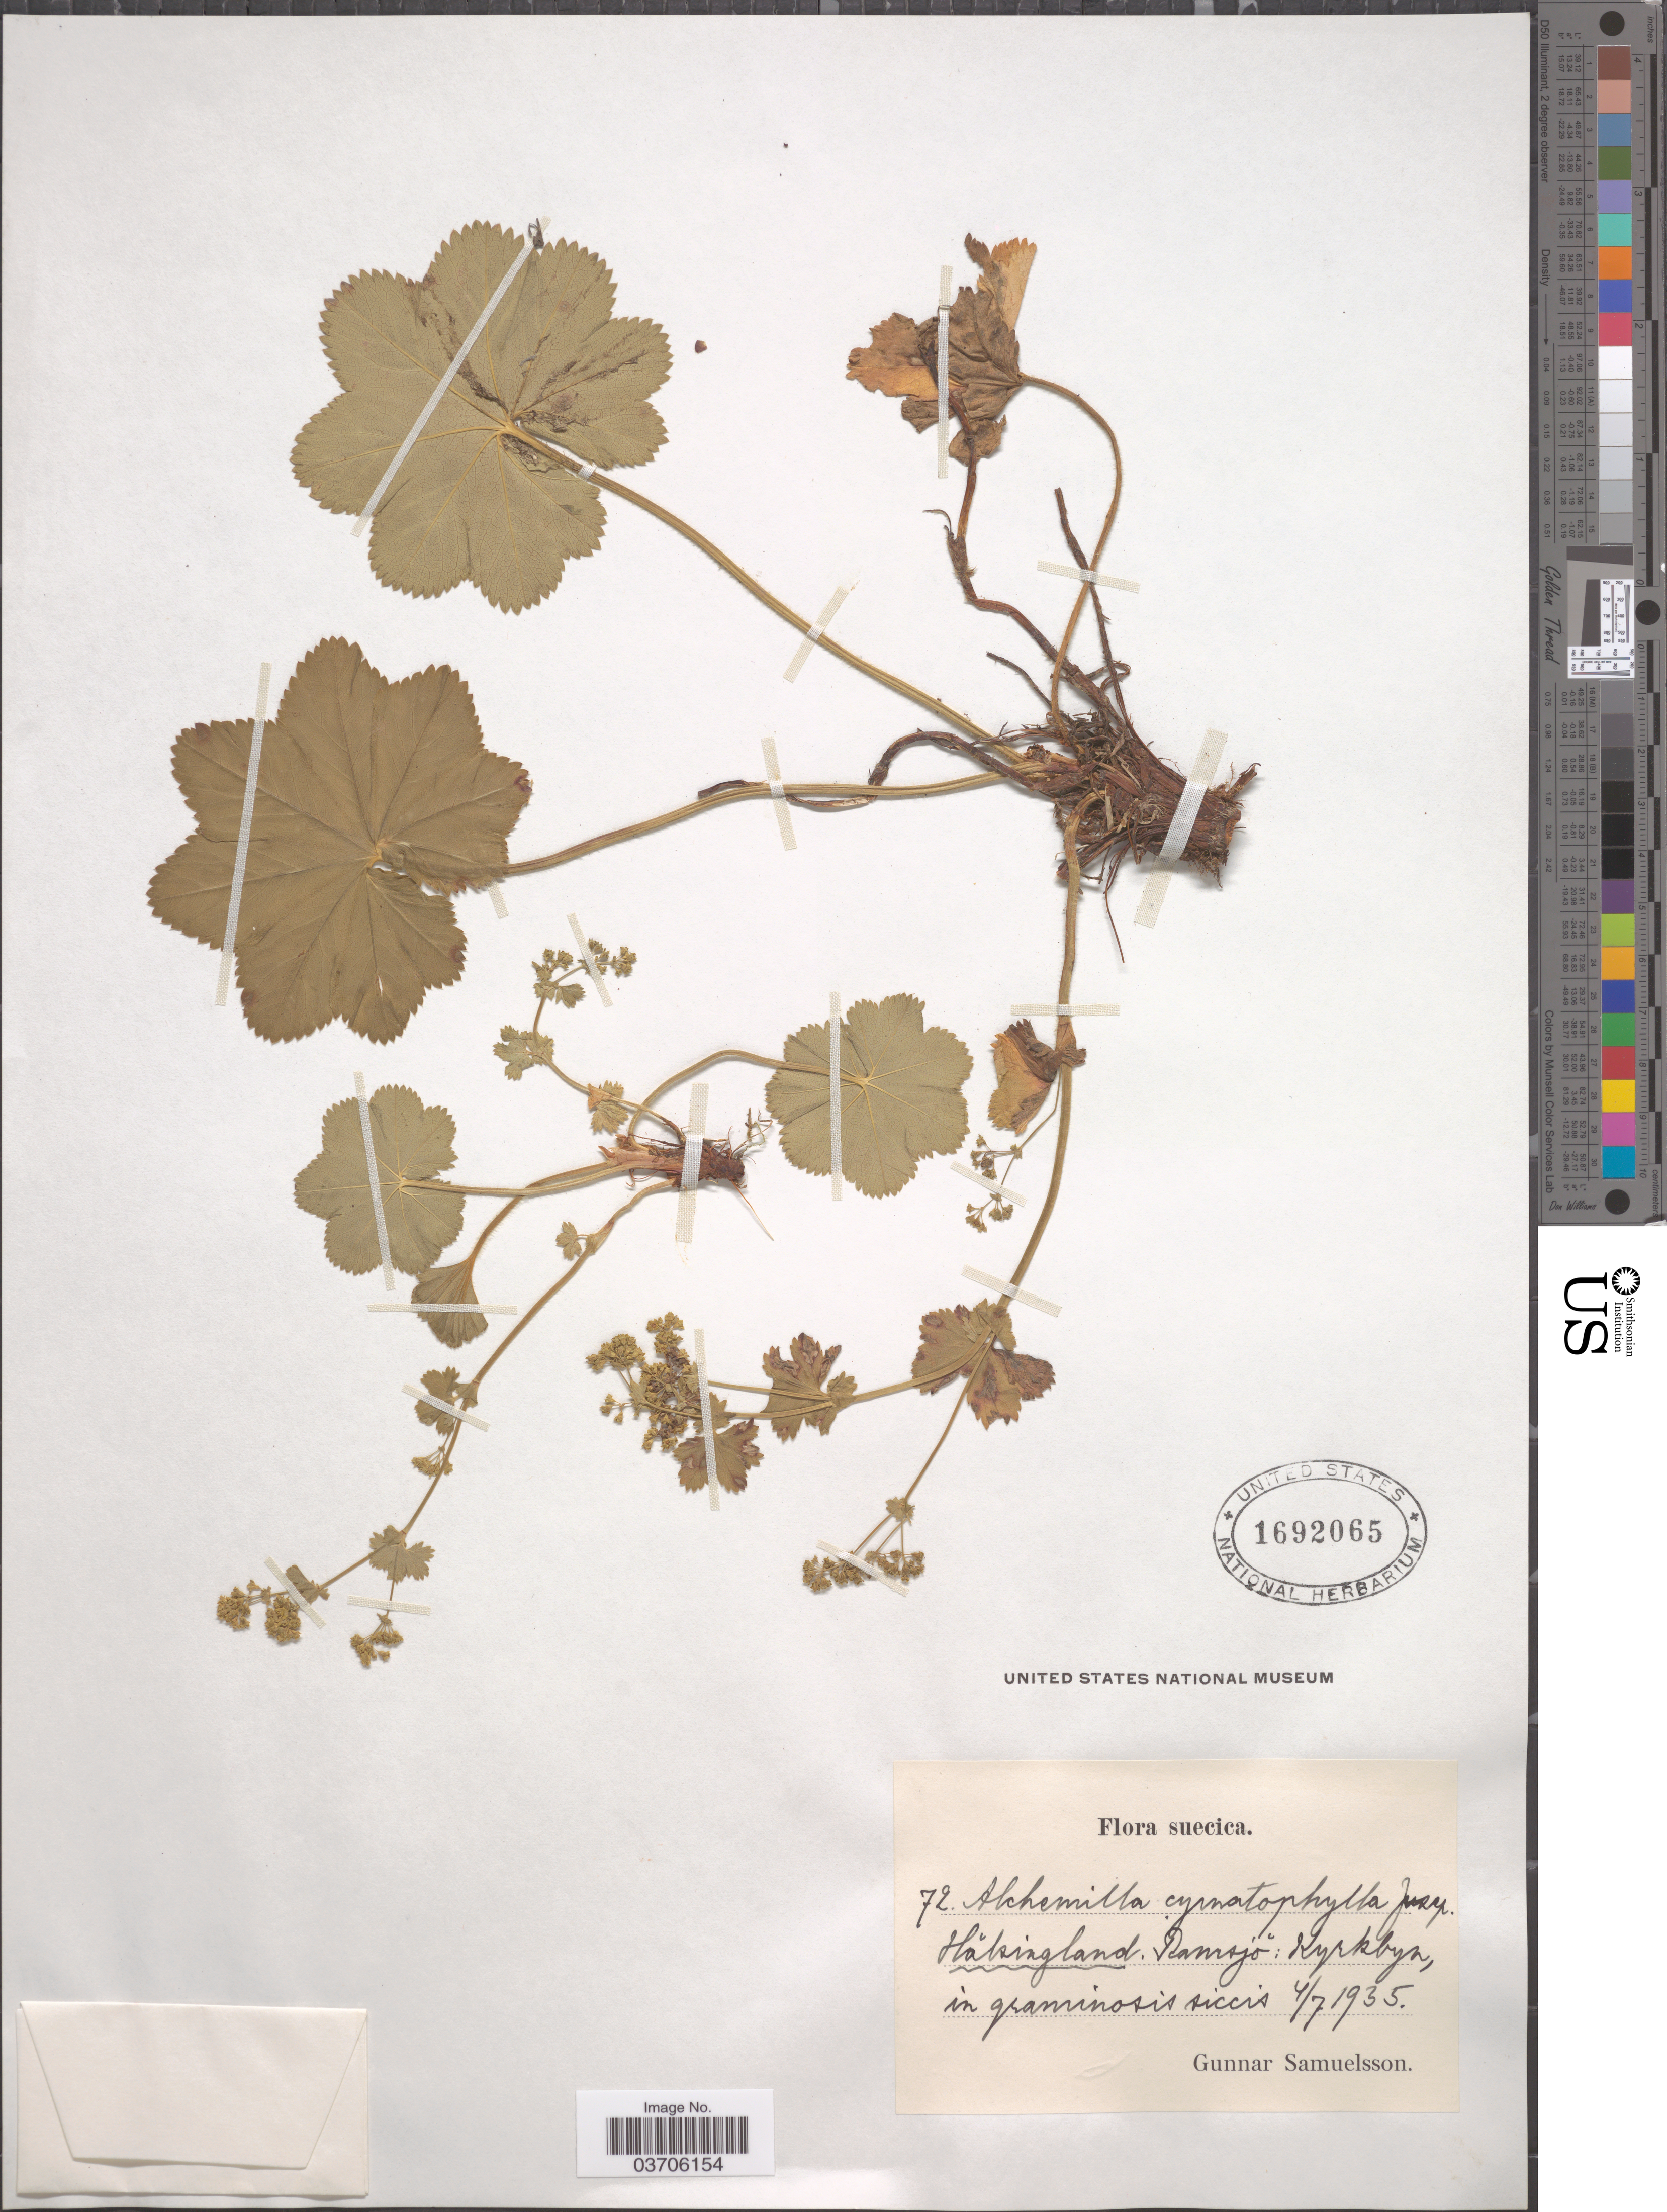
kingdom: Plantae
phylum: Tracheophyta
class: Magnoliopsida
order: Rosales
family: Rosaceae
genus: Alchemilla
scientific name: Alchemilla cymatophylla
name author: Juz.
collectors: G. Samuelsson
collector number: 72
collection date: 1935-07-04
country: Sweden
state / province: Gavleborg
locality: Suecica. Hălsingland. Ramsjŏ: Kyrkbyn, in graminosis siccis.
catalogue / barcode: US 1692065